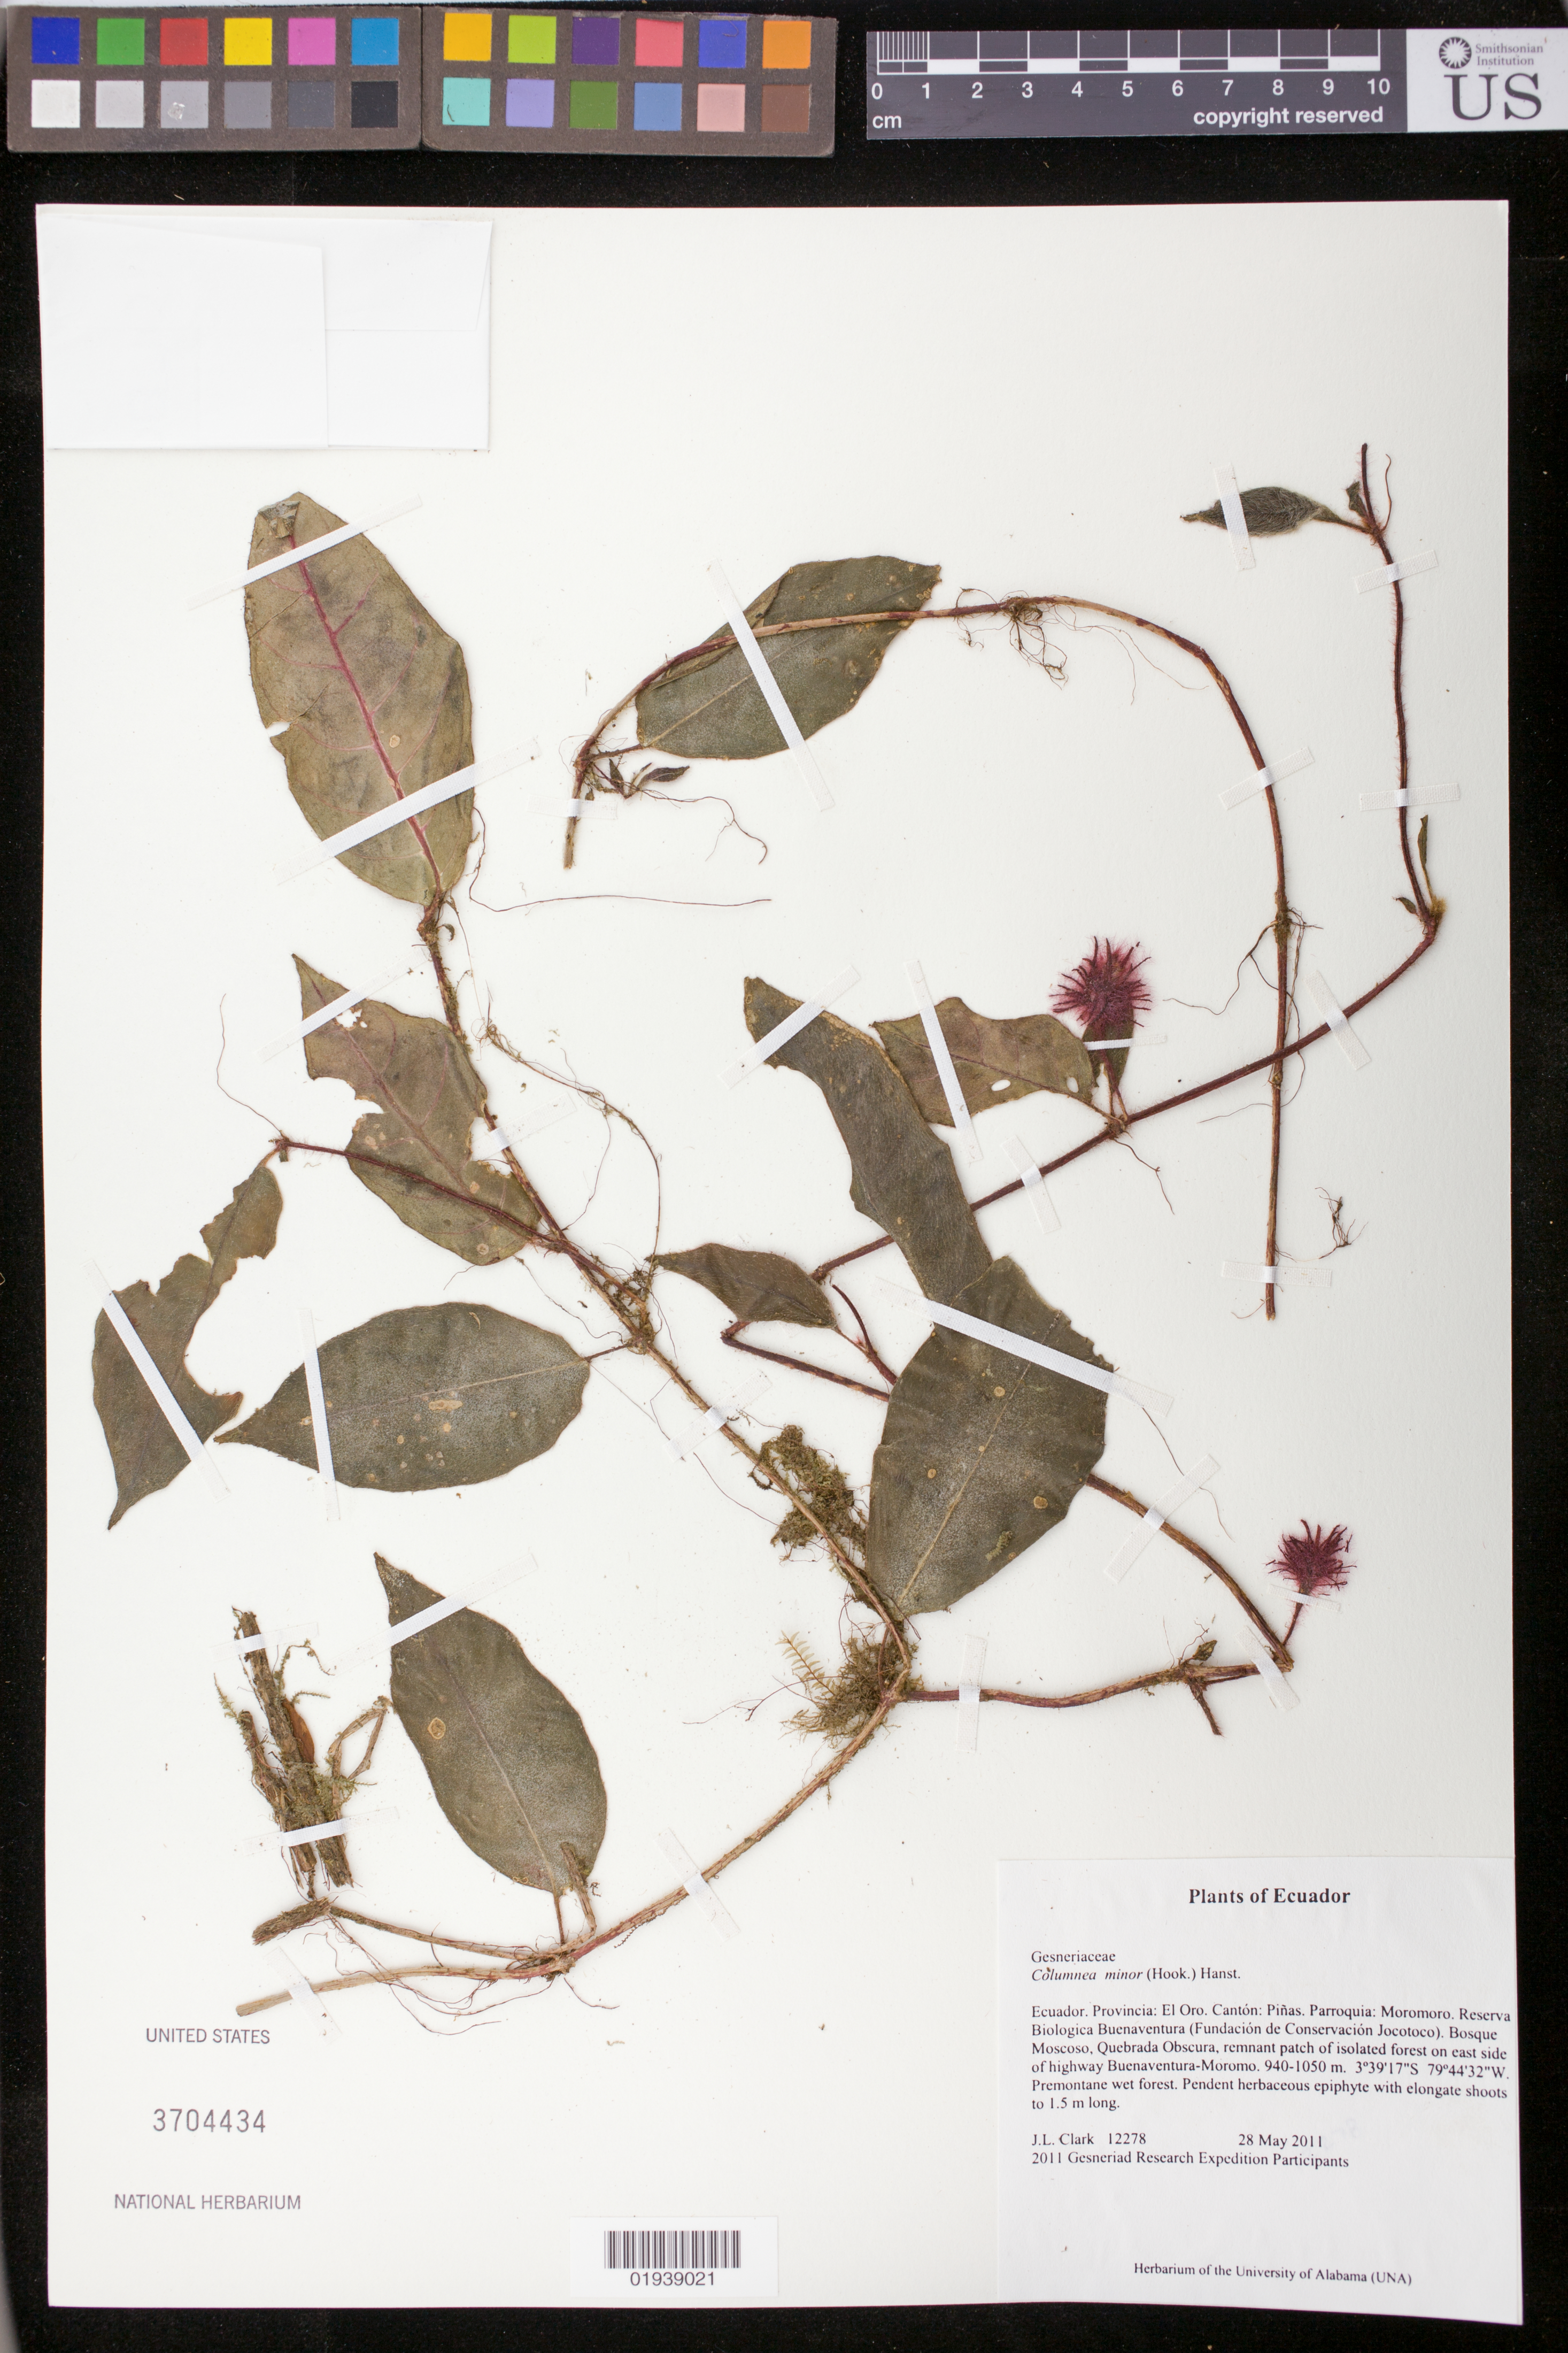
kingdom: Plantae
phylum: Tracheophyta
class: Magnoliopsida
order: Lamiales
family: Gesneriaceae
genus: Columnea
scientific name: Columnea minor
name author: (Hook.) Hanst.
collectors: J. L. Clark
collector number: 12278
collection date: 2011-05-28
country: Ecuador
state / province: El Oro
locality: Provincia: El Oro, Canton: Pinas, Parroquia, Moromoro, Reserva Biologica Buenaventura (Fundacion de Conservacion Jocotoco), Bosque Moscoso, Quebrada Obscura, remnant patch of isolated forest on east side of highway Buenaventura-Moromo.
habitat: Premontane wet forest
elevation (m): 940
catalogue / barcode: US 3704434